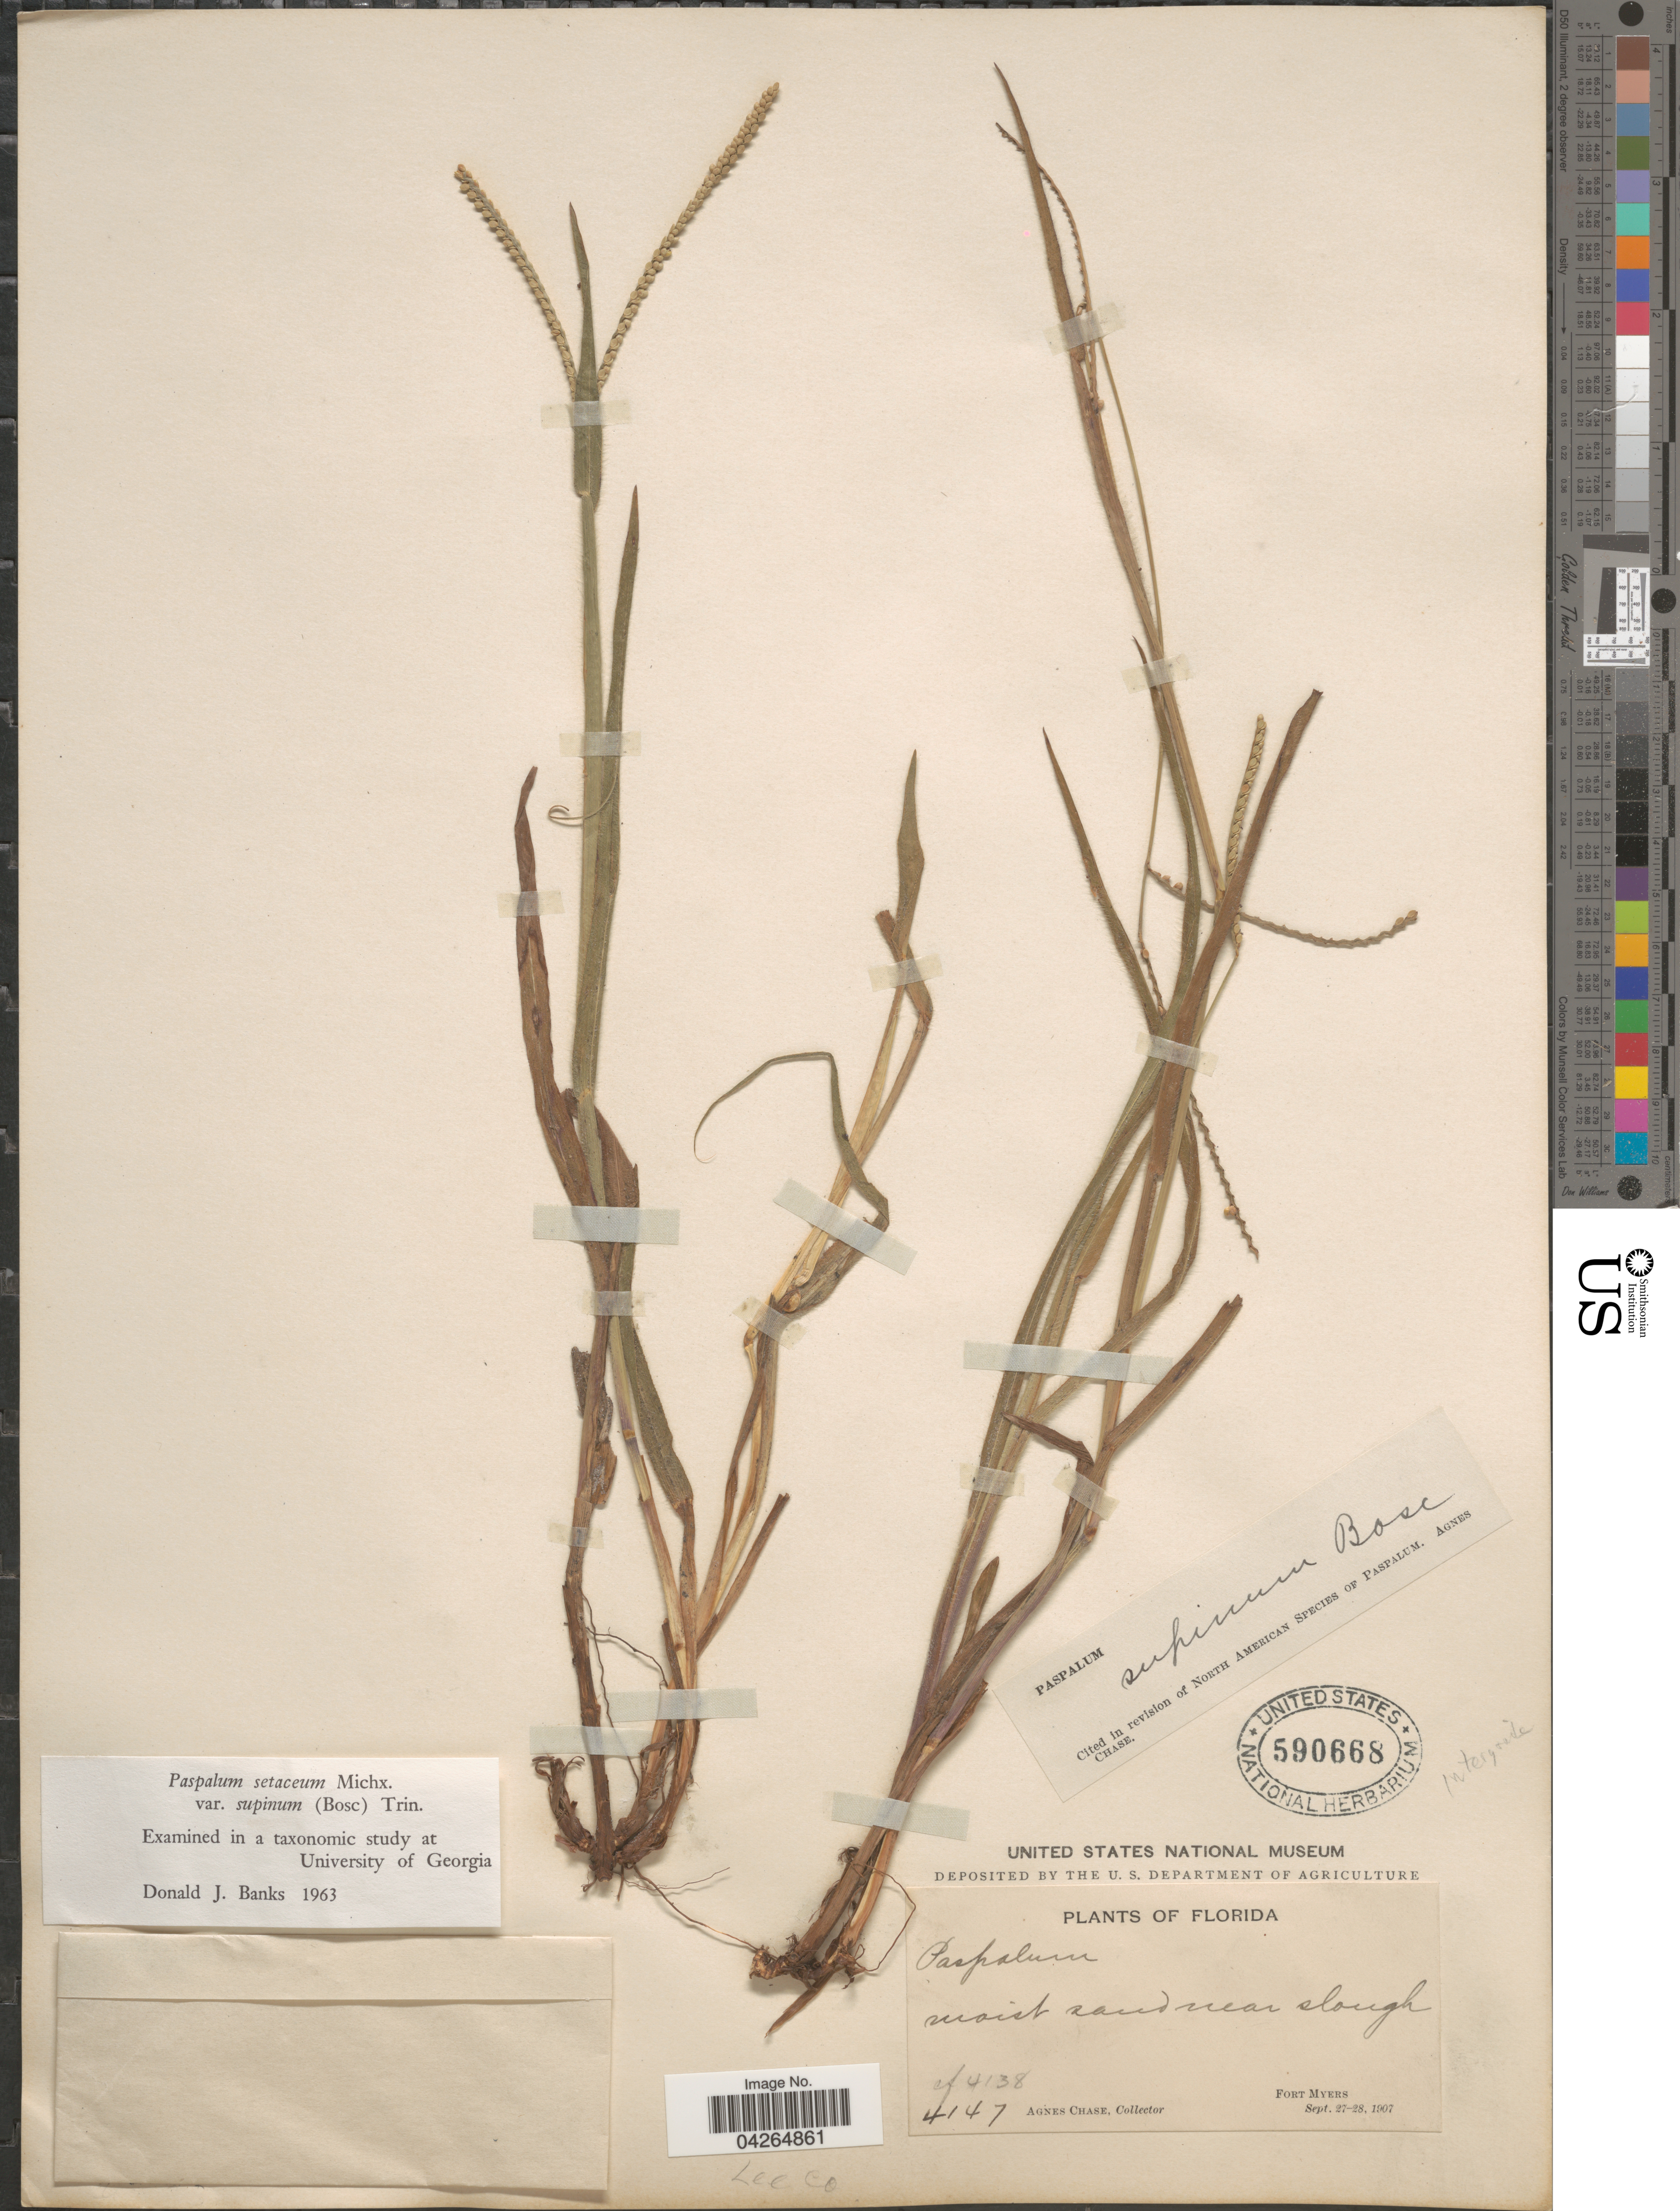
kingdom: Plantae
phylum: Tracheophyta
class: Liliopsida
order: Poales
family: Poaceae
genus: Paspalum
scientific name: Paspalum setaceum var. supinum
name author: (Bosc ex Poir.) Trin.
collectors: A. Chase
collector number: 4147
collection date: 1907-09-27/1907-09-28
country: United States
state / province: Florida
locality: Fort Myers. Lee Co.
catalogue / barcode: US 590668